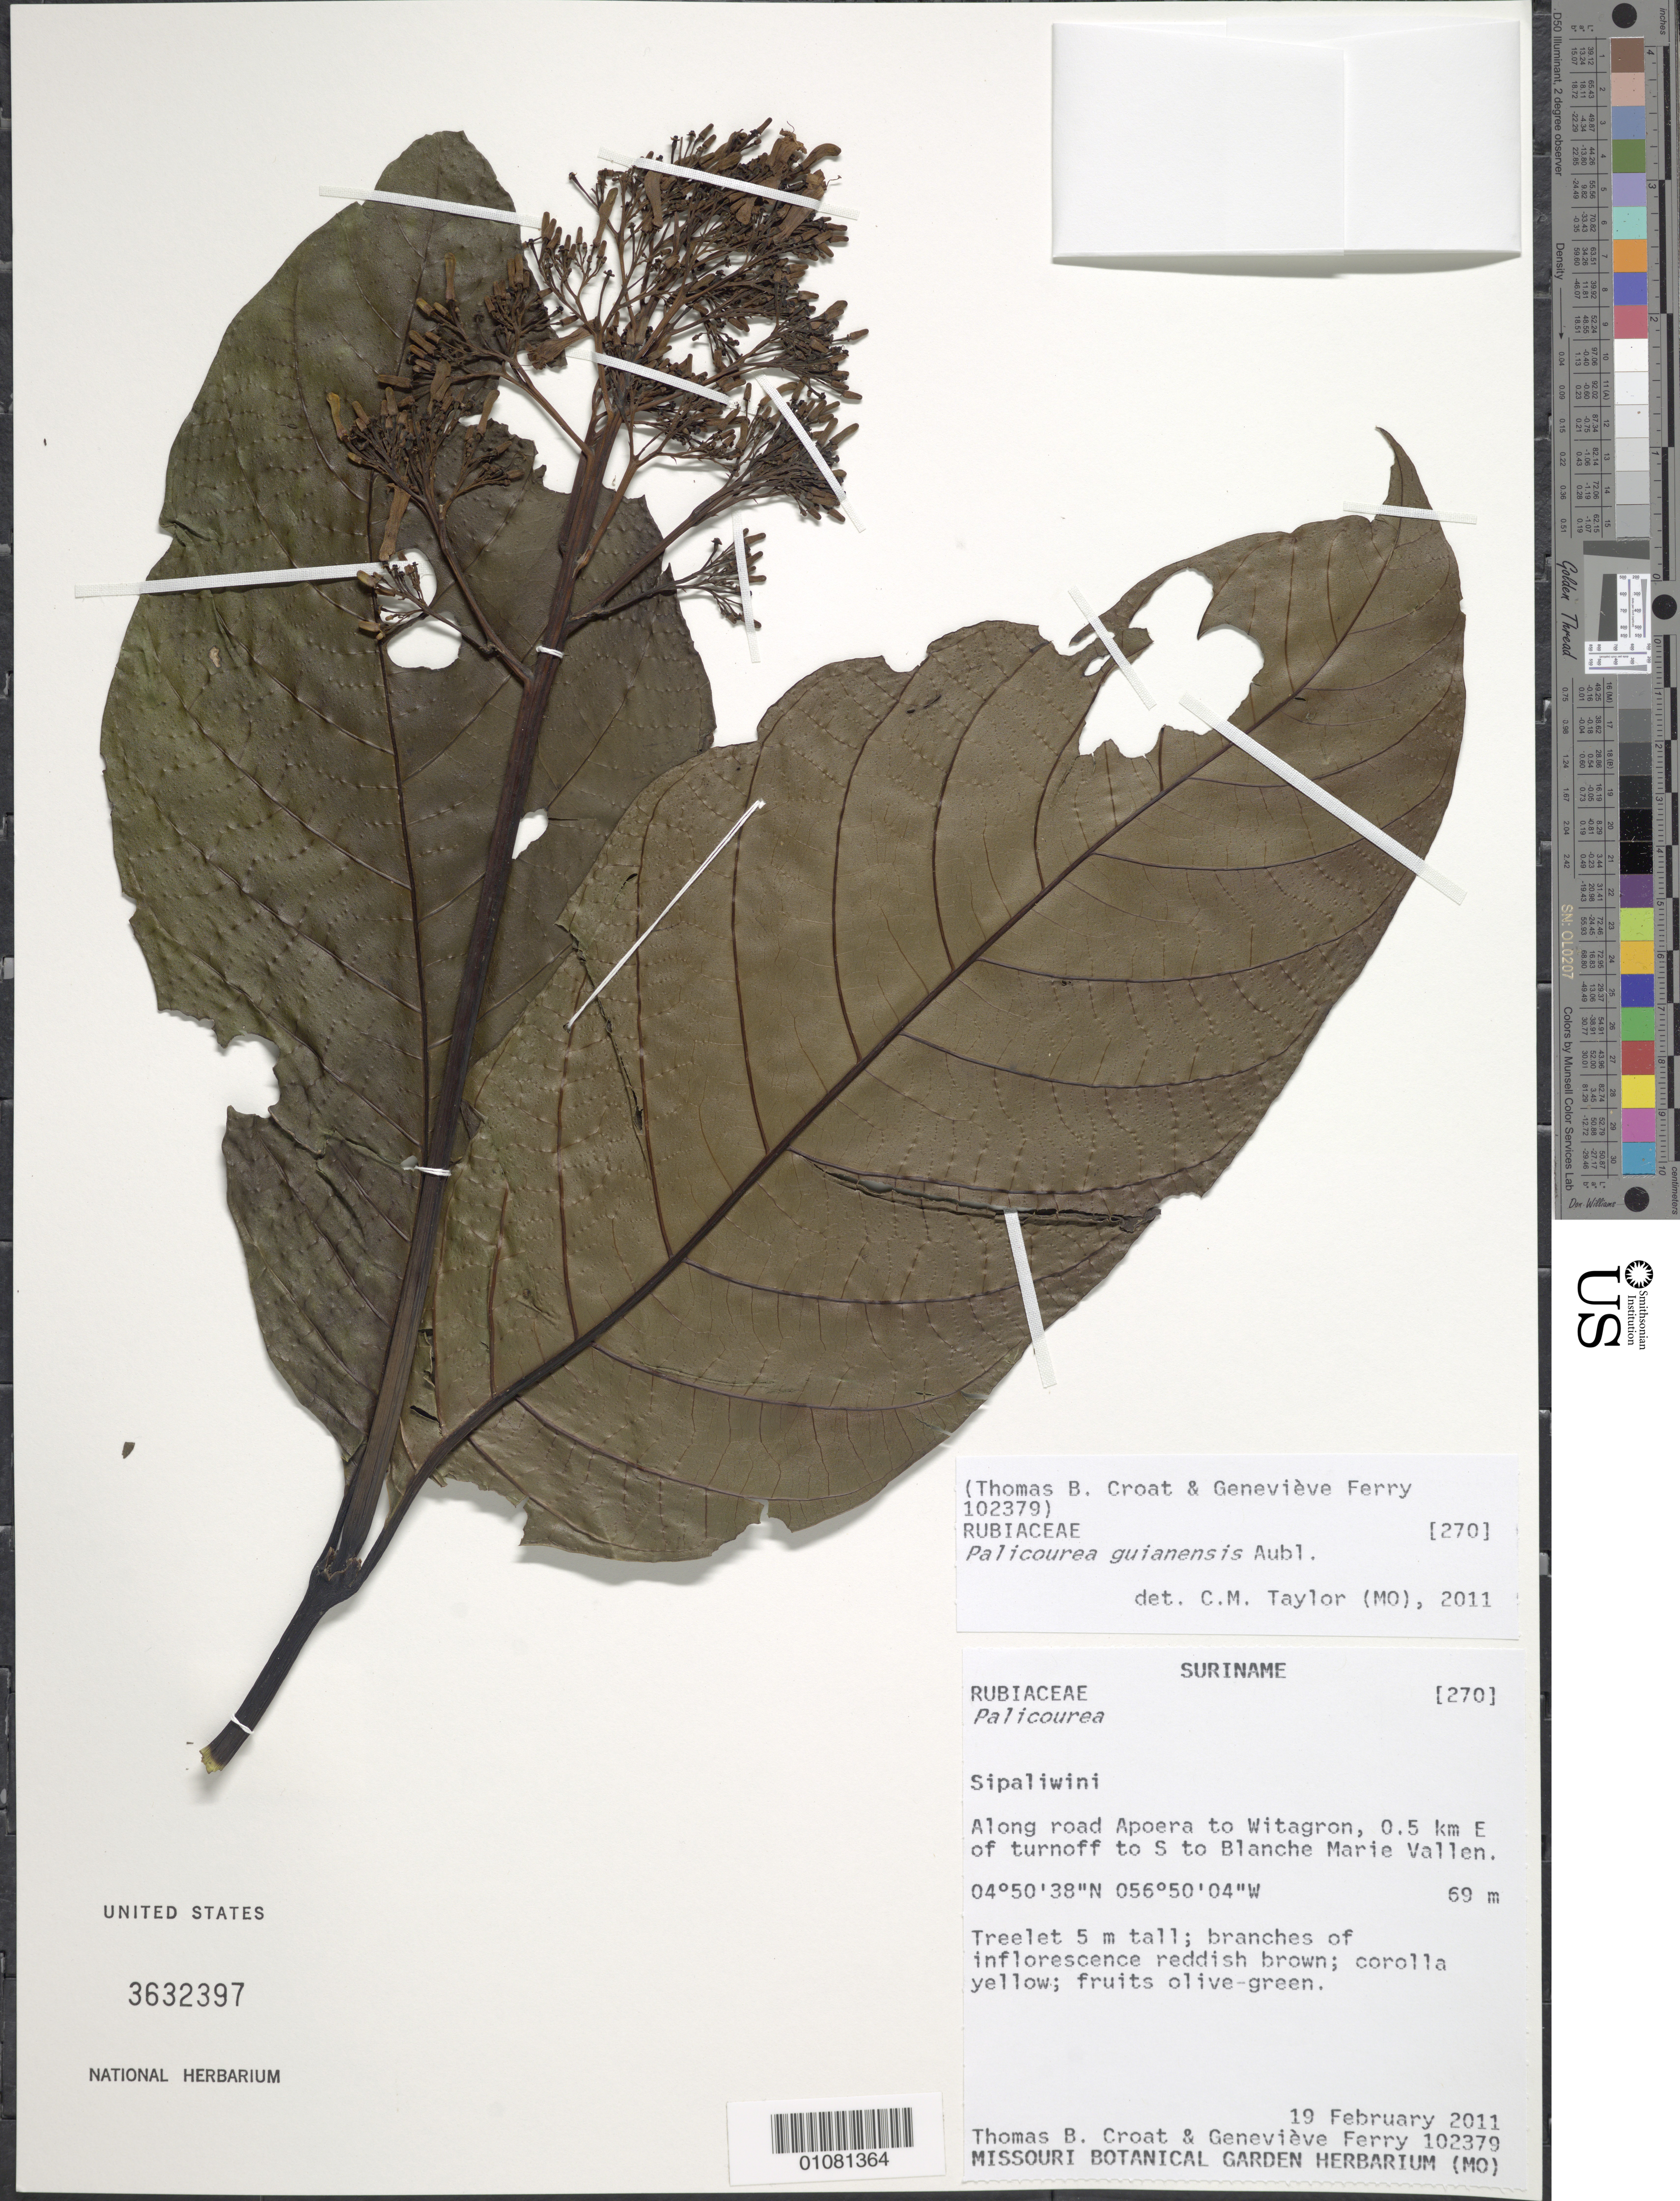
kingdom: Plantae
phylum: Tracheophyta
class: Magnoliopsida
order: Gentianales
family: Rubiaceae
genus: Palicourea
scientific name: Palicourea guianensis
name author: Aubl.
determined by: Taylor, Charlotte M.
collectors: T. B. Croat & G. Ferry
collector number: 102379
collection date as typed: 19-Feb-11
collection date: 1911-02-19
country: Suriname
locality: Apoera to Witagron, along road, 0.5km E of turnoff to S to Blanche Marie Vallen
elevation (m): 69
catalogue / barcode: US 3632397